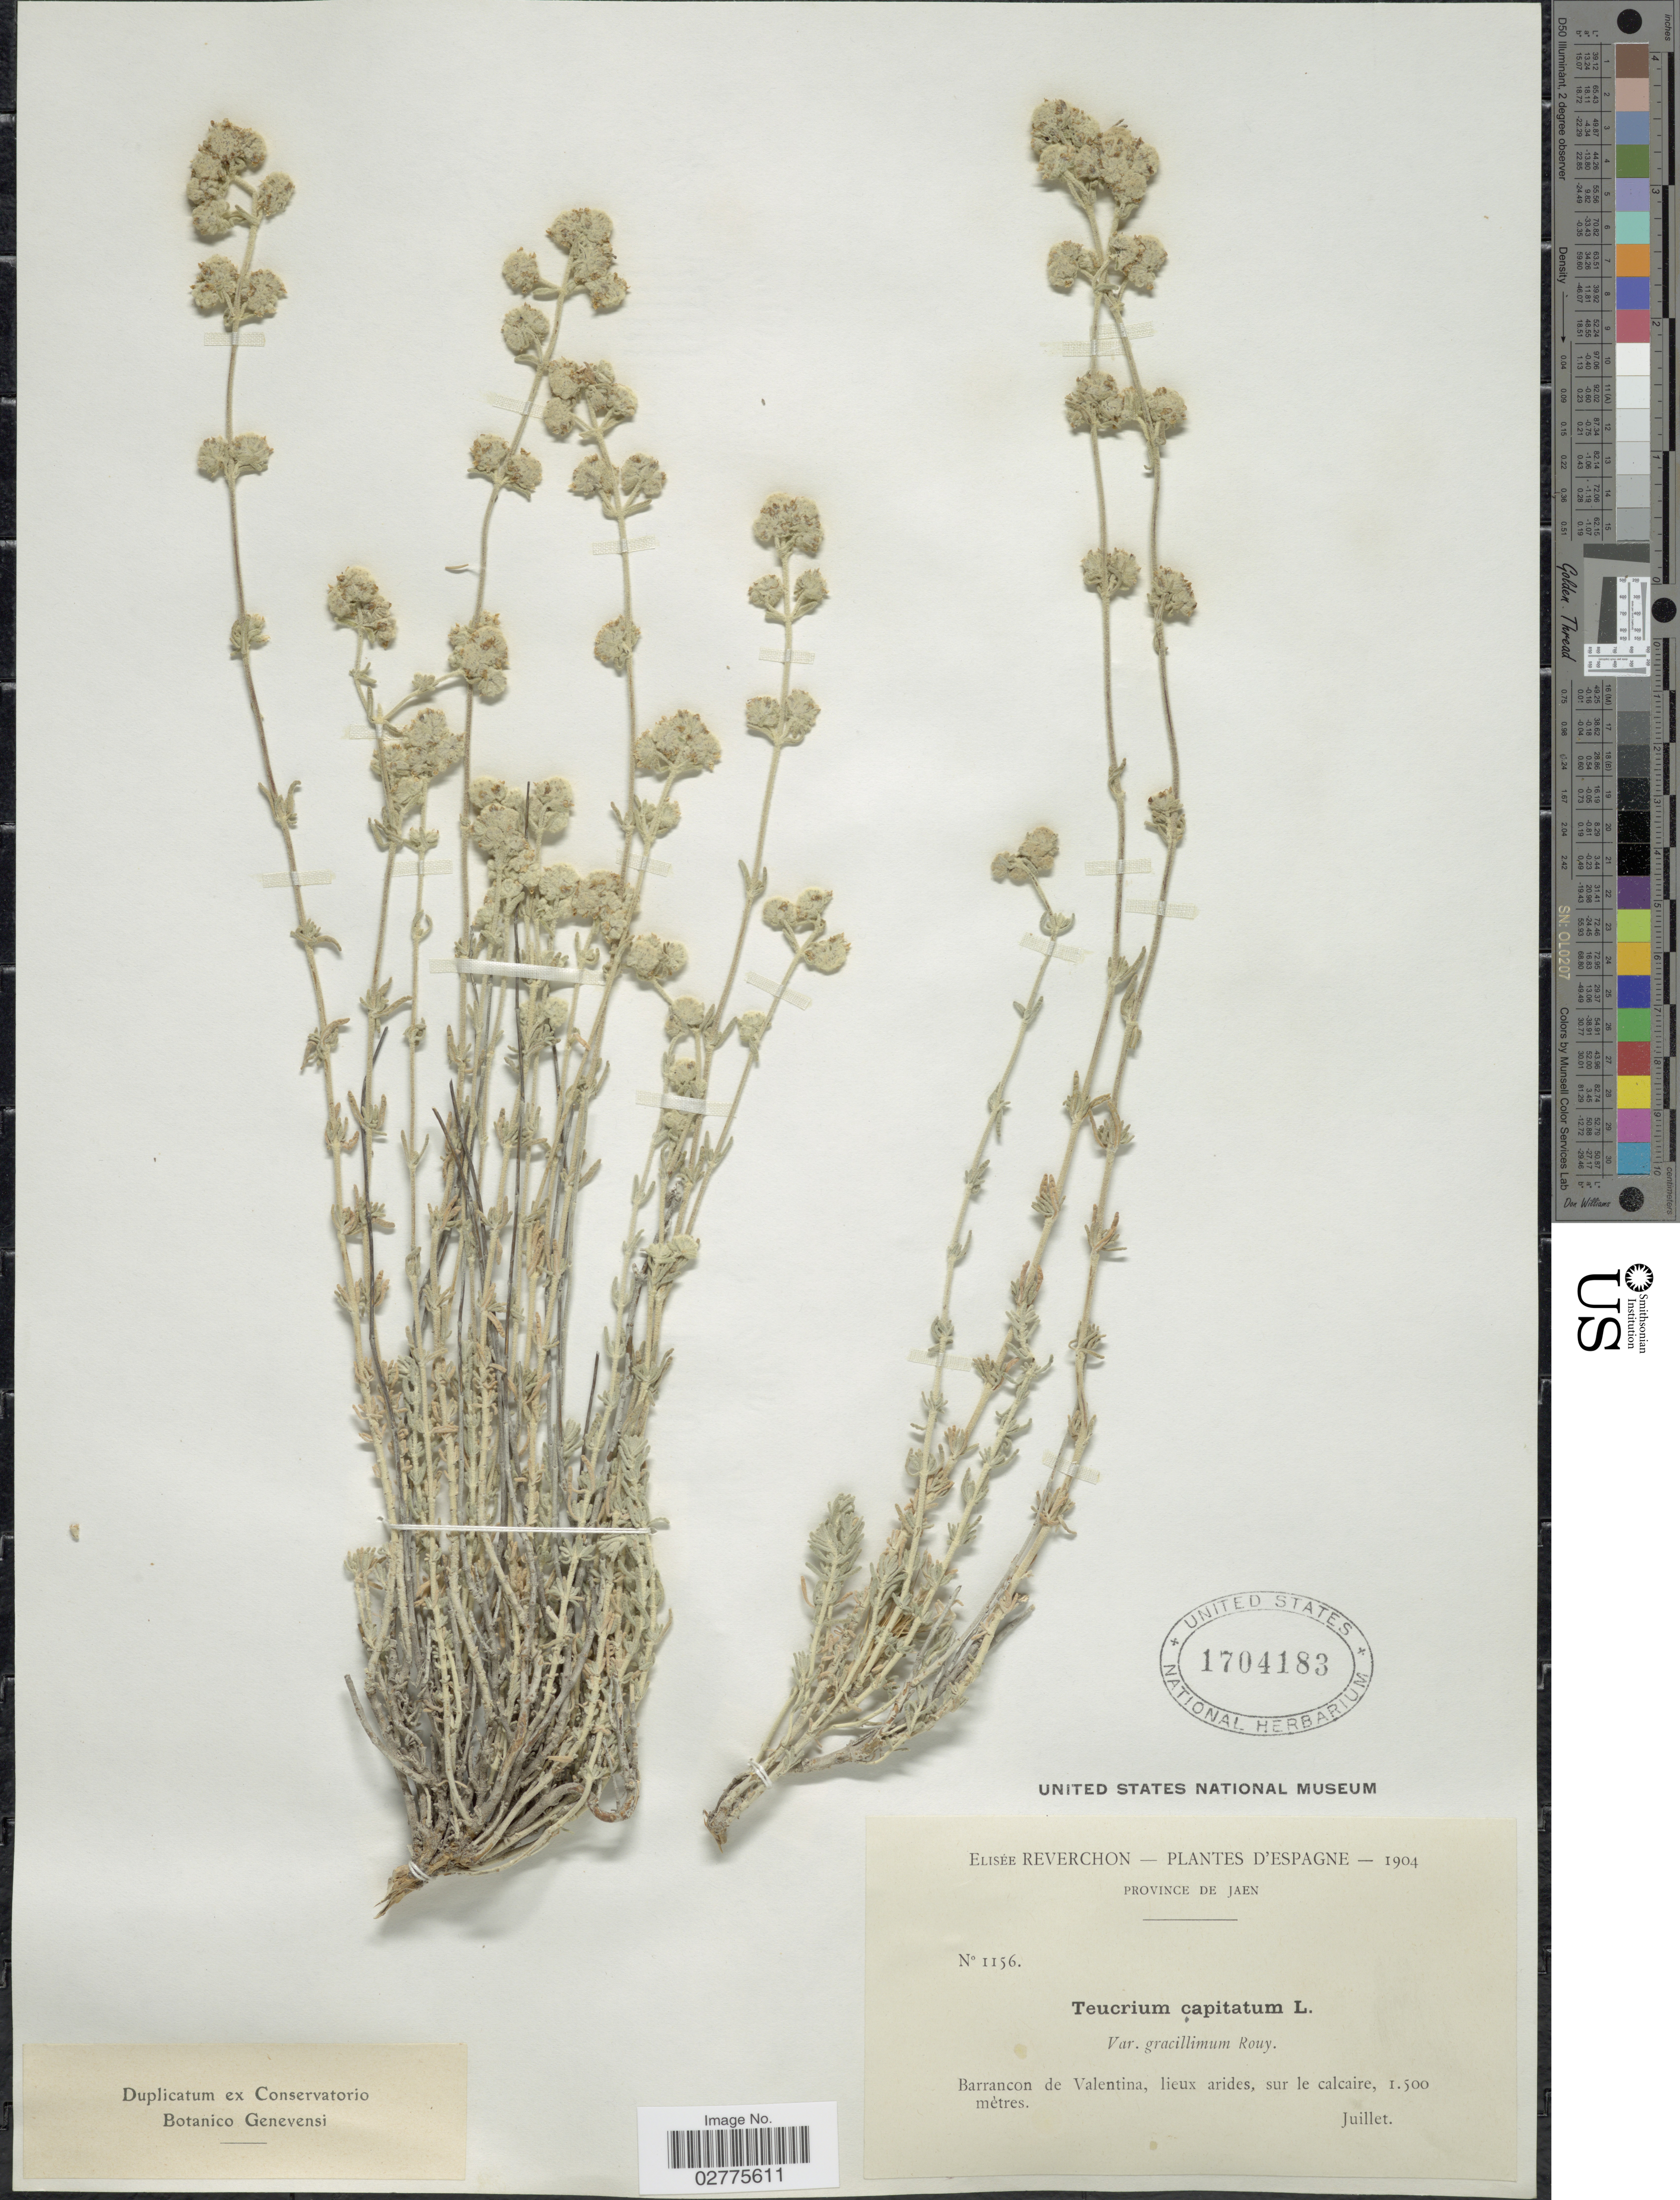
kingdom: Plantae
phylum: Tracheophyta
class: Magnoliopsida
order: Lamiales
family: Lamiaceae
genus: Teucrium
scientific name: Teucrium capitatum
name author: L.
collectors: E. Reverchon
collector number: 1156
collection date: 1904-07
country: Spain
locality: Province de Jaen, Barrancon de Valentina, lieux arides, sur le calcaire.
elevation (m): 1500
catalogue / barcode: US 1704183